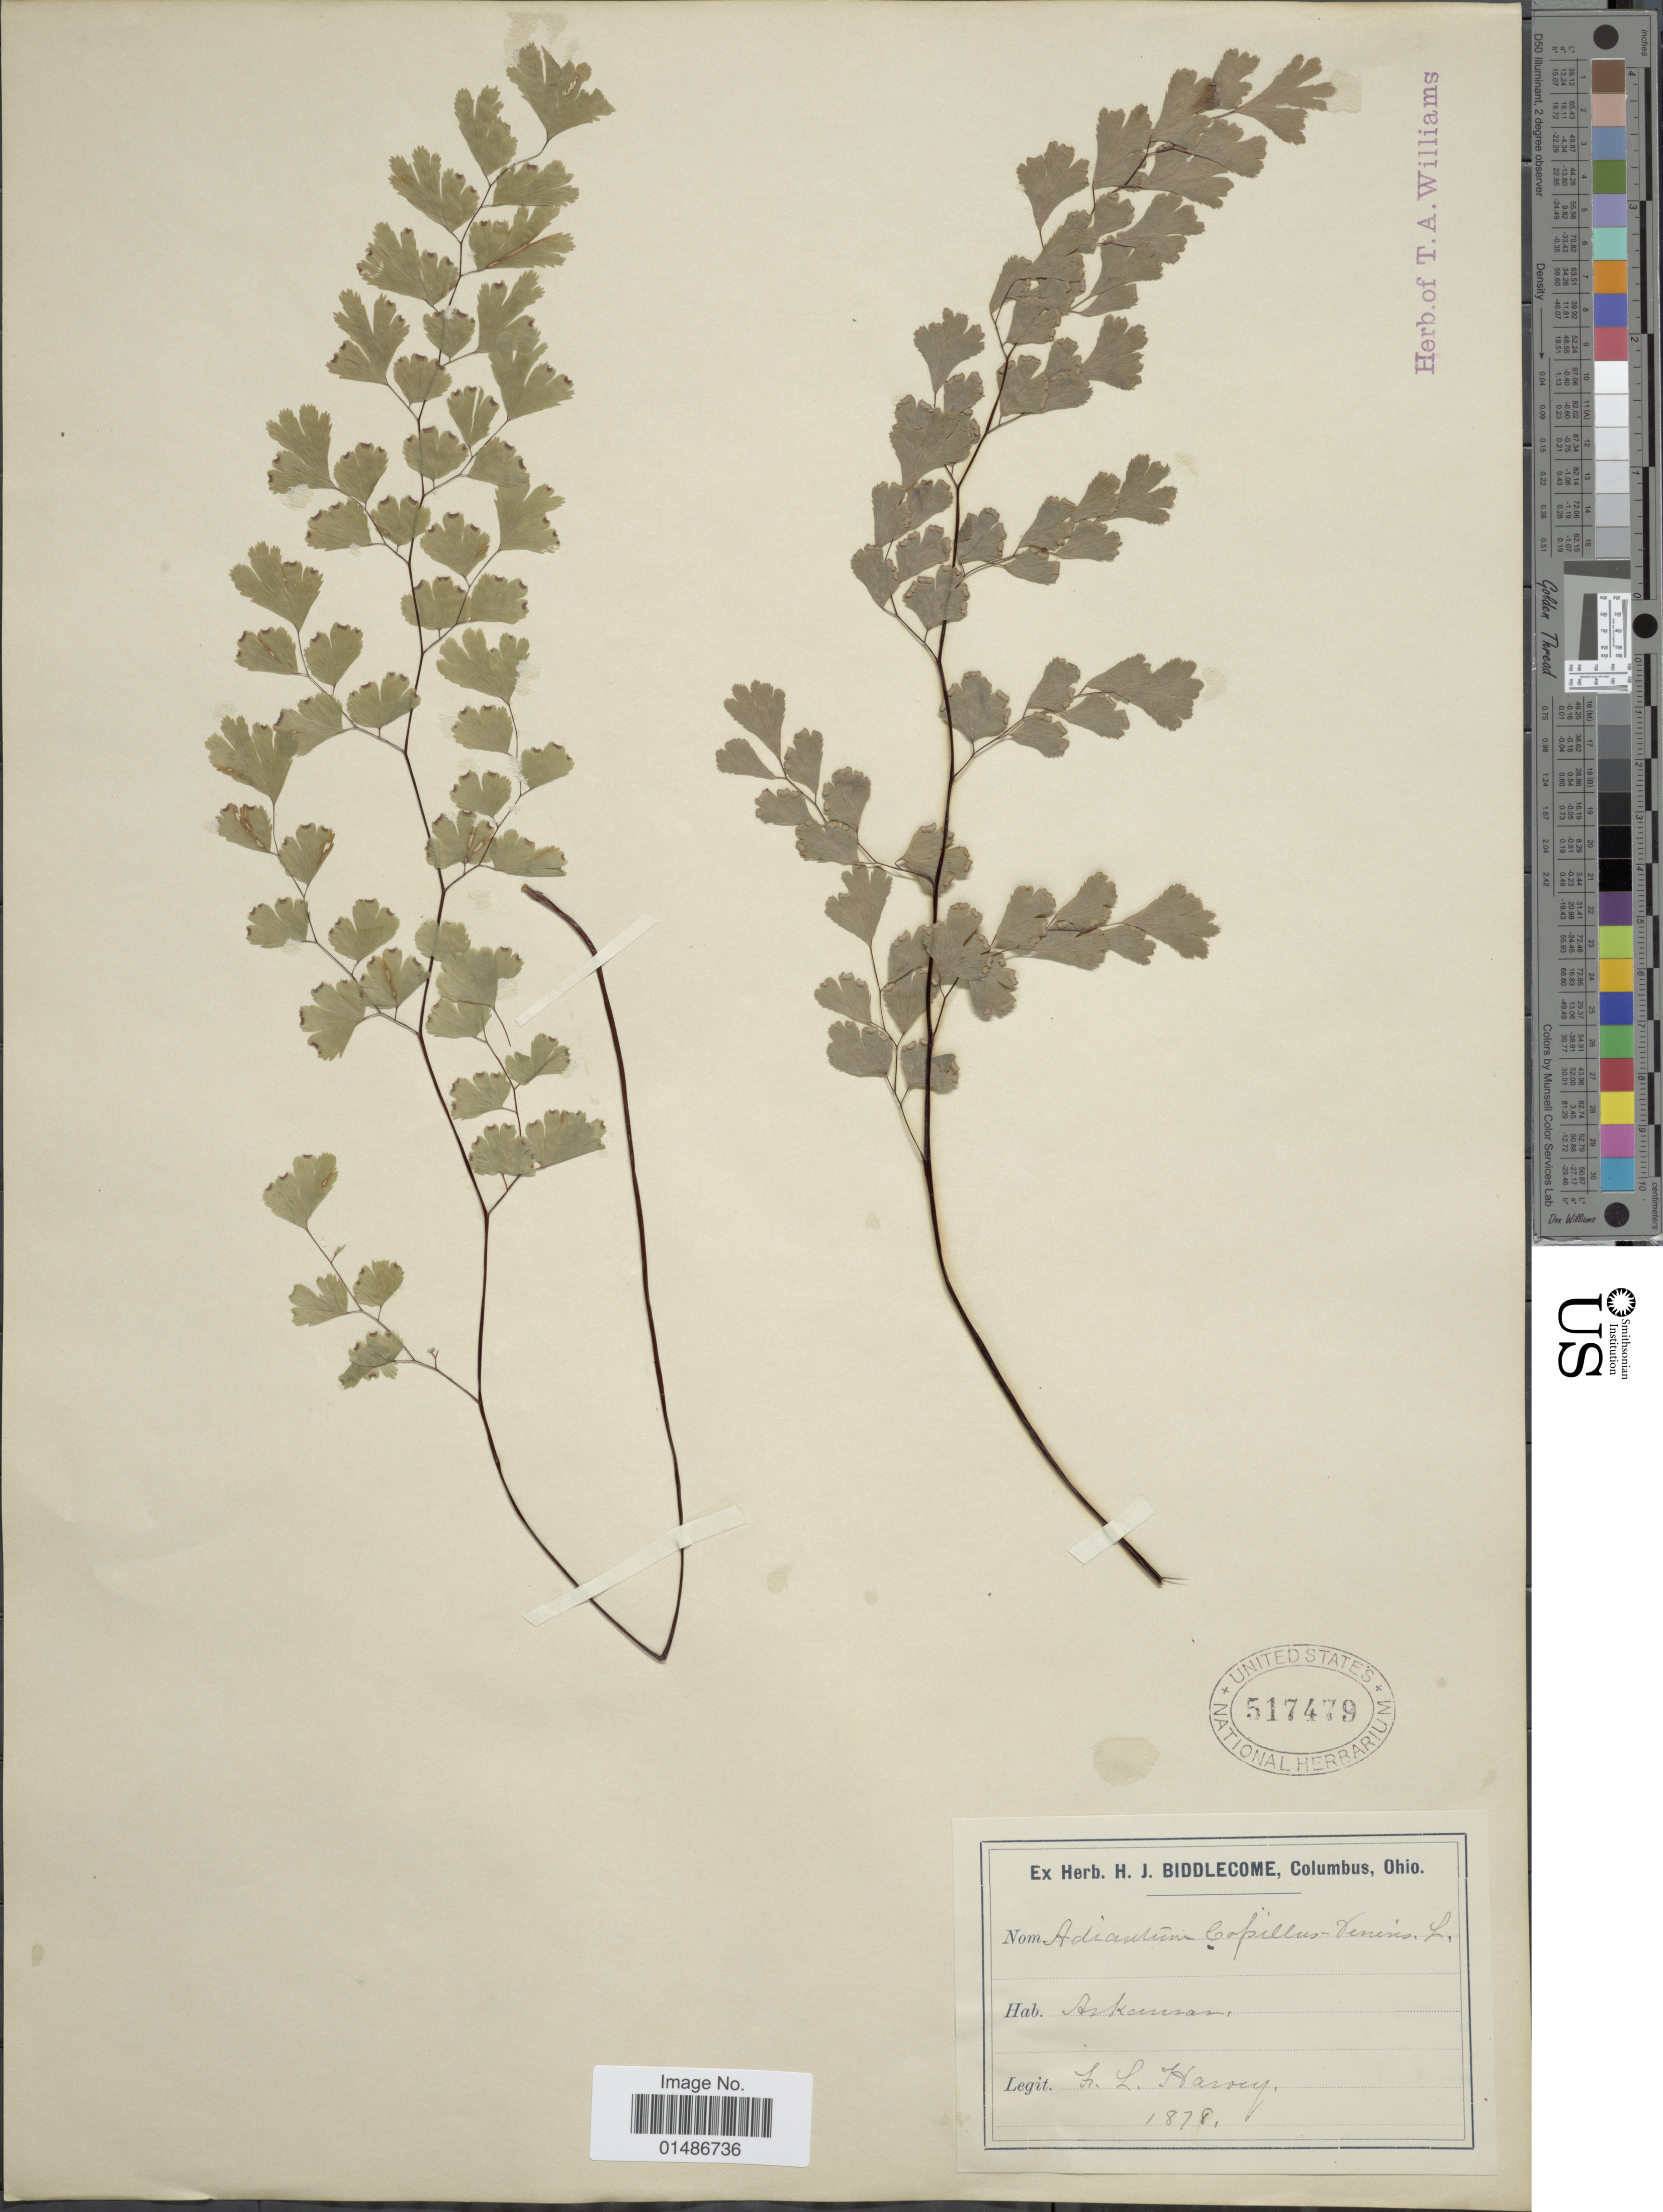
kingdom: Plantae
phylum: Tracheophyta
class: Polypodiopsida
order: Polypodiales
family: Pteridaceae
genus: Adiantum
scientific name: Adiantum capillus-veneris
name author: L.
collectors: F. L. Harvey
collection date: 1878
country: United States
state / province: Arkansas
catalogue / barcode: US 517479